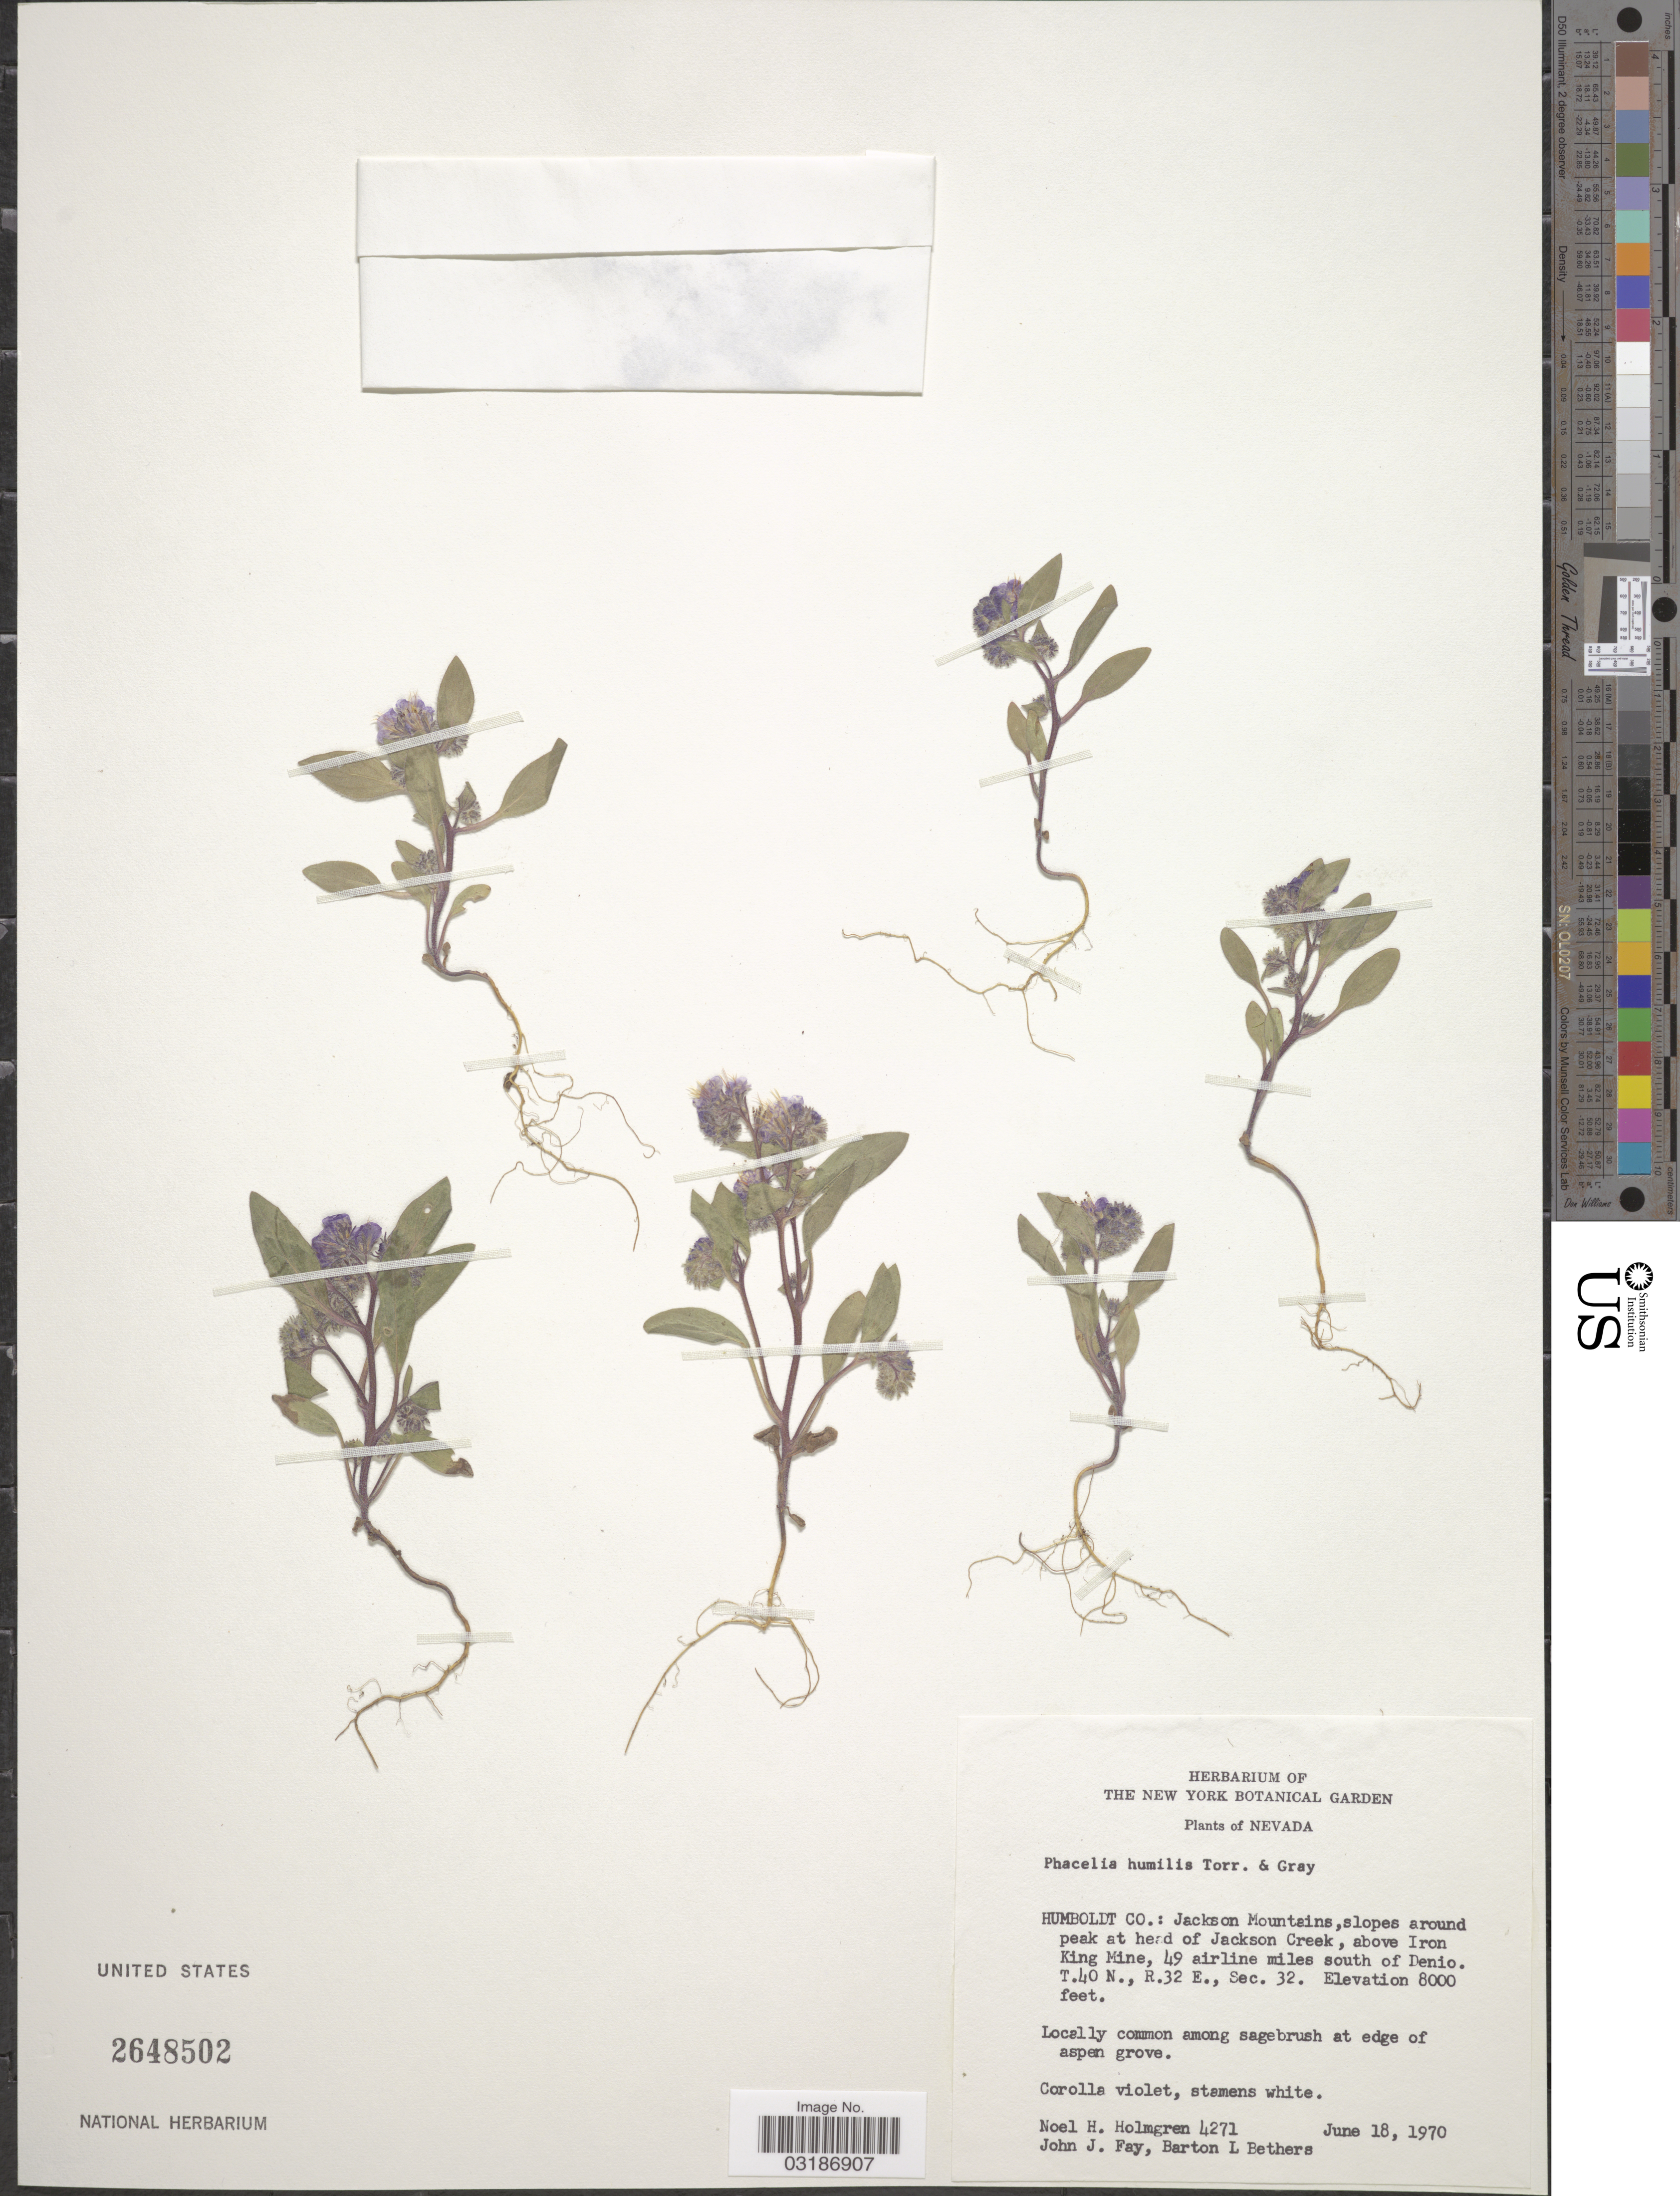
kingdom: Plantae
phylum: Tracheophyta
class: Magnoliopsida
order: Boraginales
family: Hydrophyllaceae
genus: Phacelia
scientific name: Phacelia humilis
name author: Torr. & A. Gray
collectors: N. H. Holmgren, J. Fay & B. Bethers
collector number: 4271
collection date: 1970-06-18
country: United States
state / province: Nevada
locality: Humboldt Co.: Jackson Mountains, slopes around peak at head of Jackson Creek, above Iron King Mine, 49 airline miles south of Denio. T. 40 N., R. 32 E., Sec. 32.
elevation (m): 2438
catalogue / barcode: US 2648502